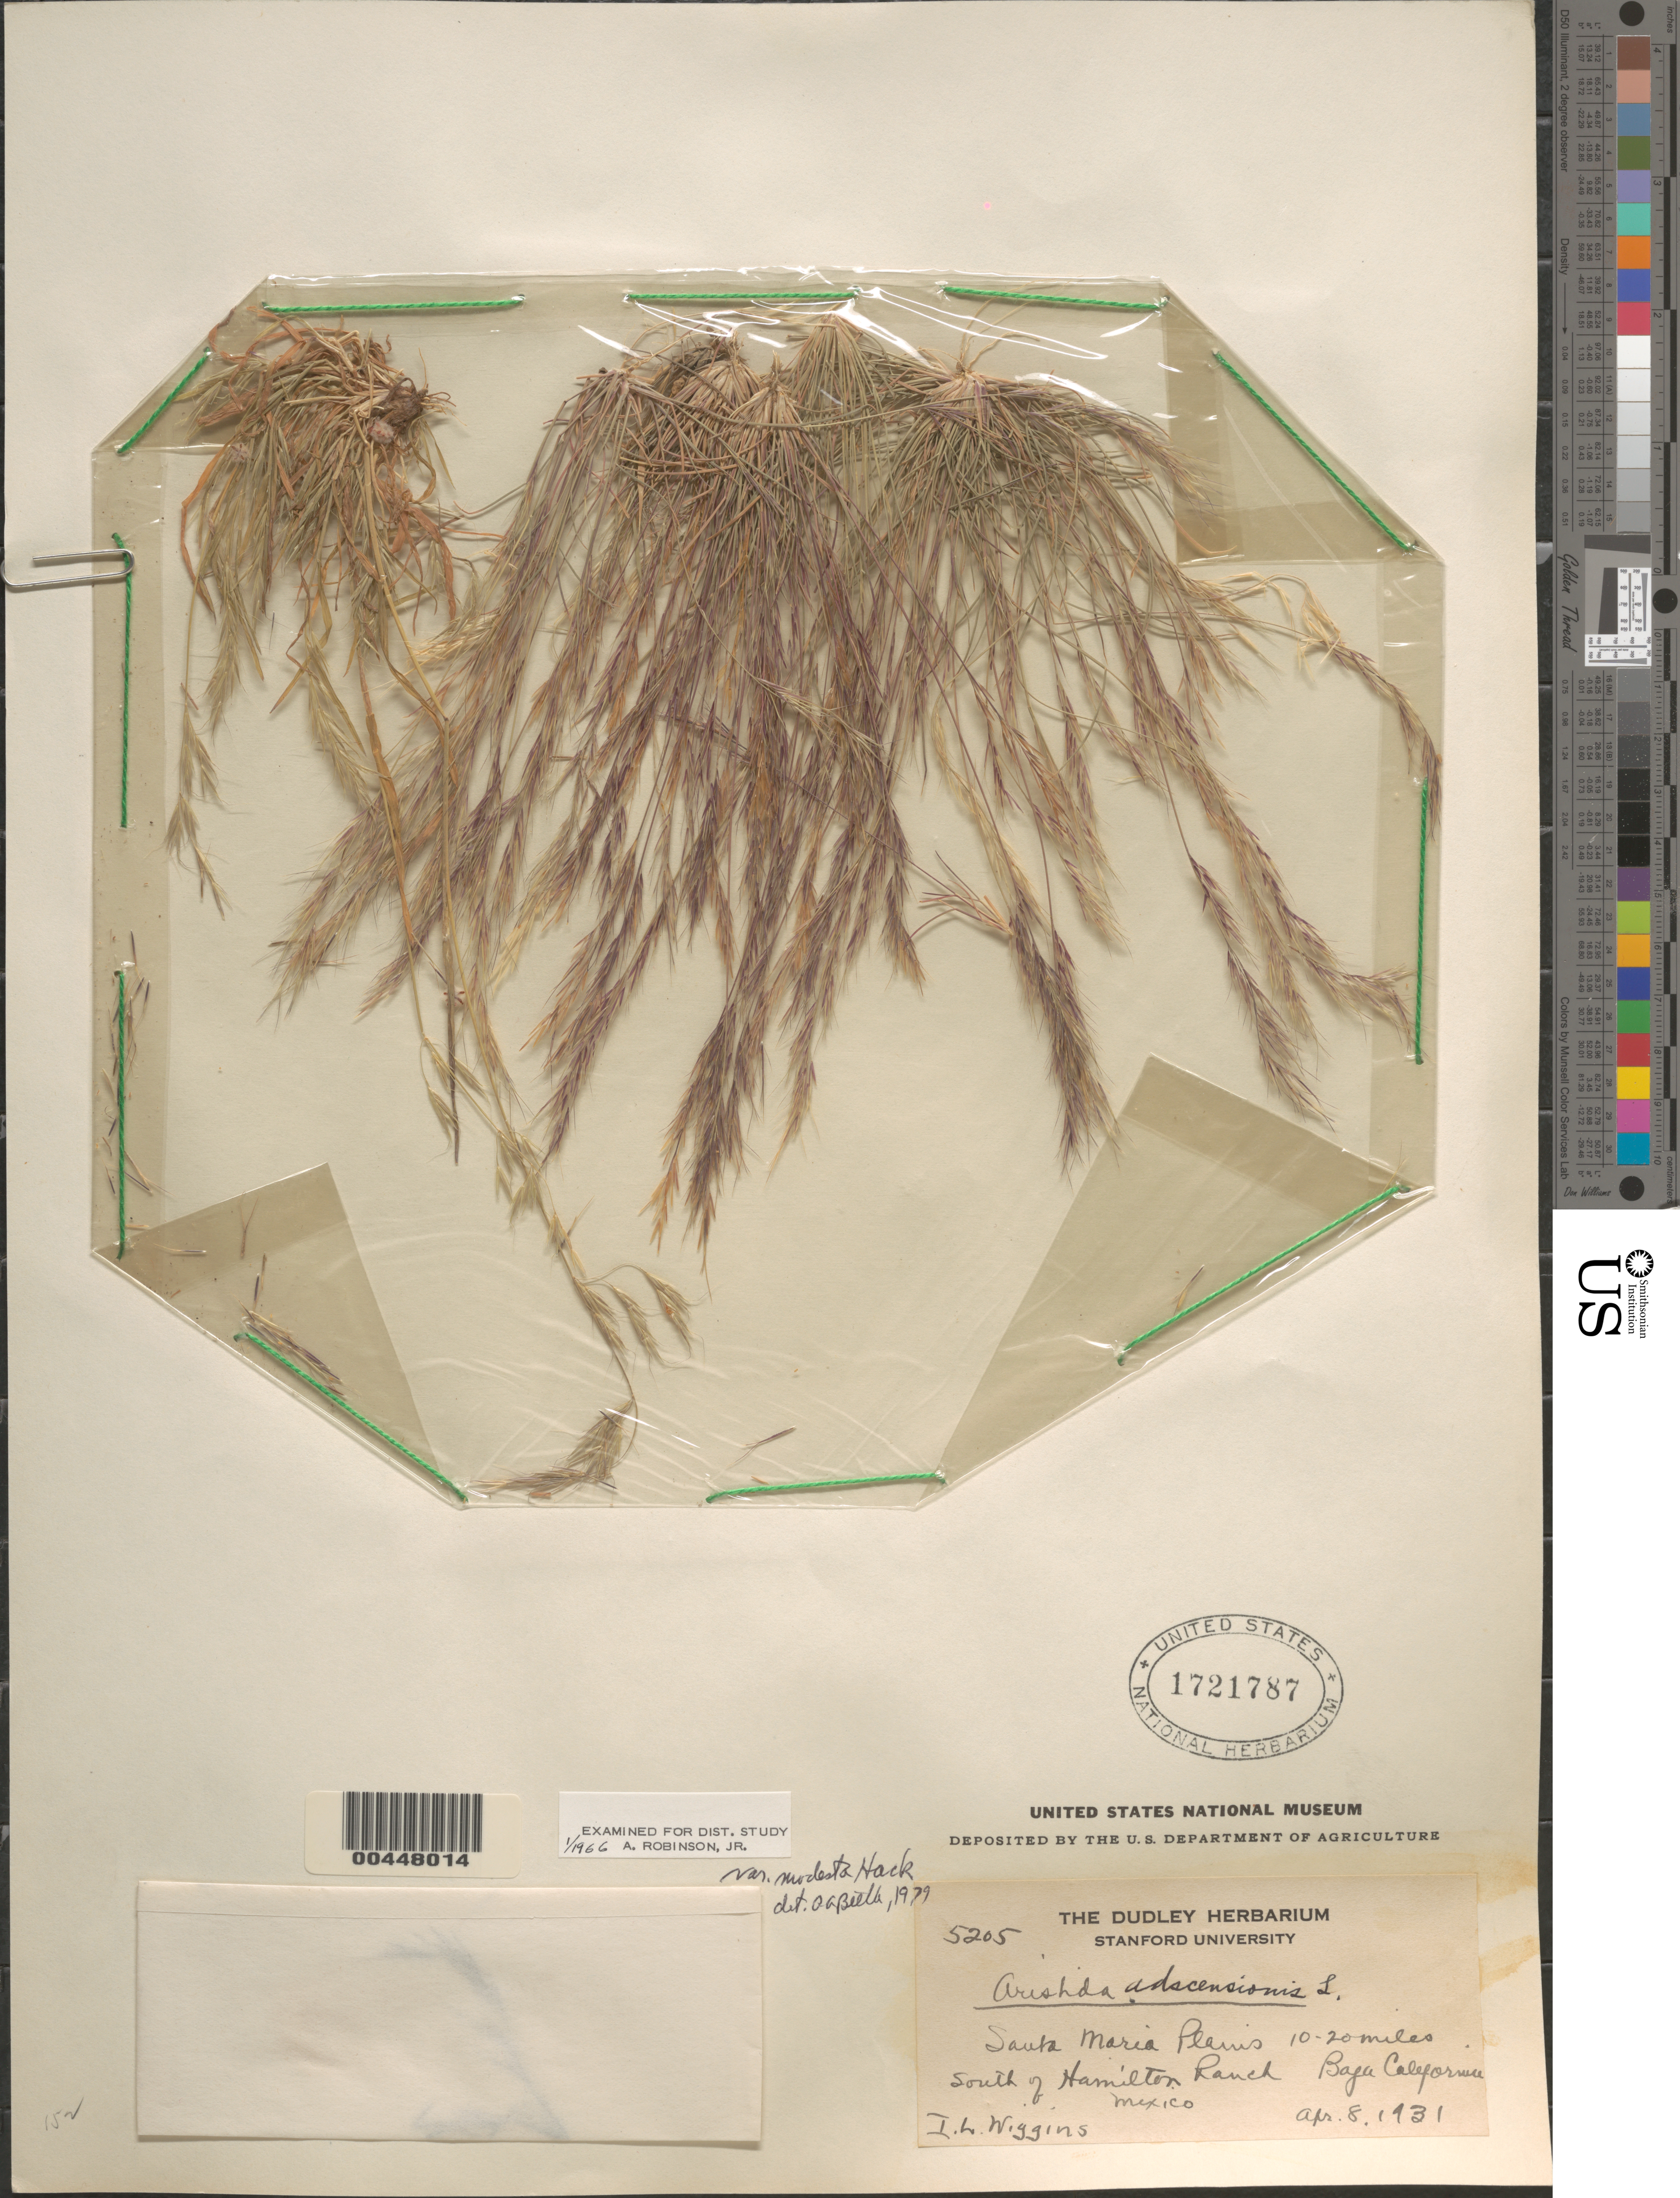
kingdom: Plantae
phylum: Tracheophyta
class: Liliopsida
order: Poales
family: Poaceae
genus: Aristida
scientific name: Aristida adscensionis var. modesta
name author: Hack. in Stuck.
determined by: Beetle, Alan A.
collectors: I. L. Wiggins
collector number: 5205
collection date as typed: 8 Apr 1931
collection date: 1931-04-08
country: Mexico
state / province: Baja California Sur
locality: Santa Maria Plains, 10-20 mi S of Hamilton Ranch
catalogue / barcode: US 1721787